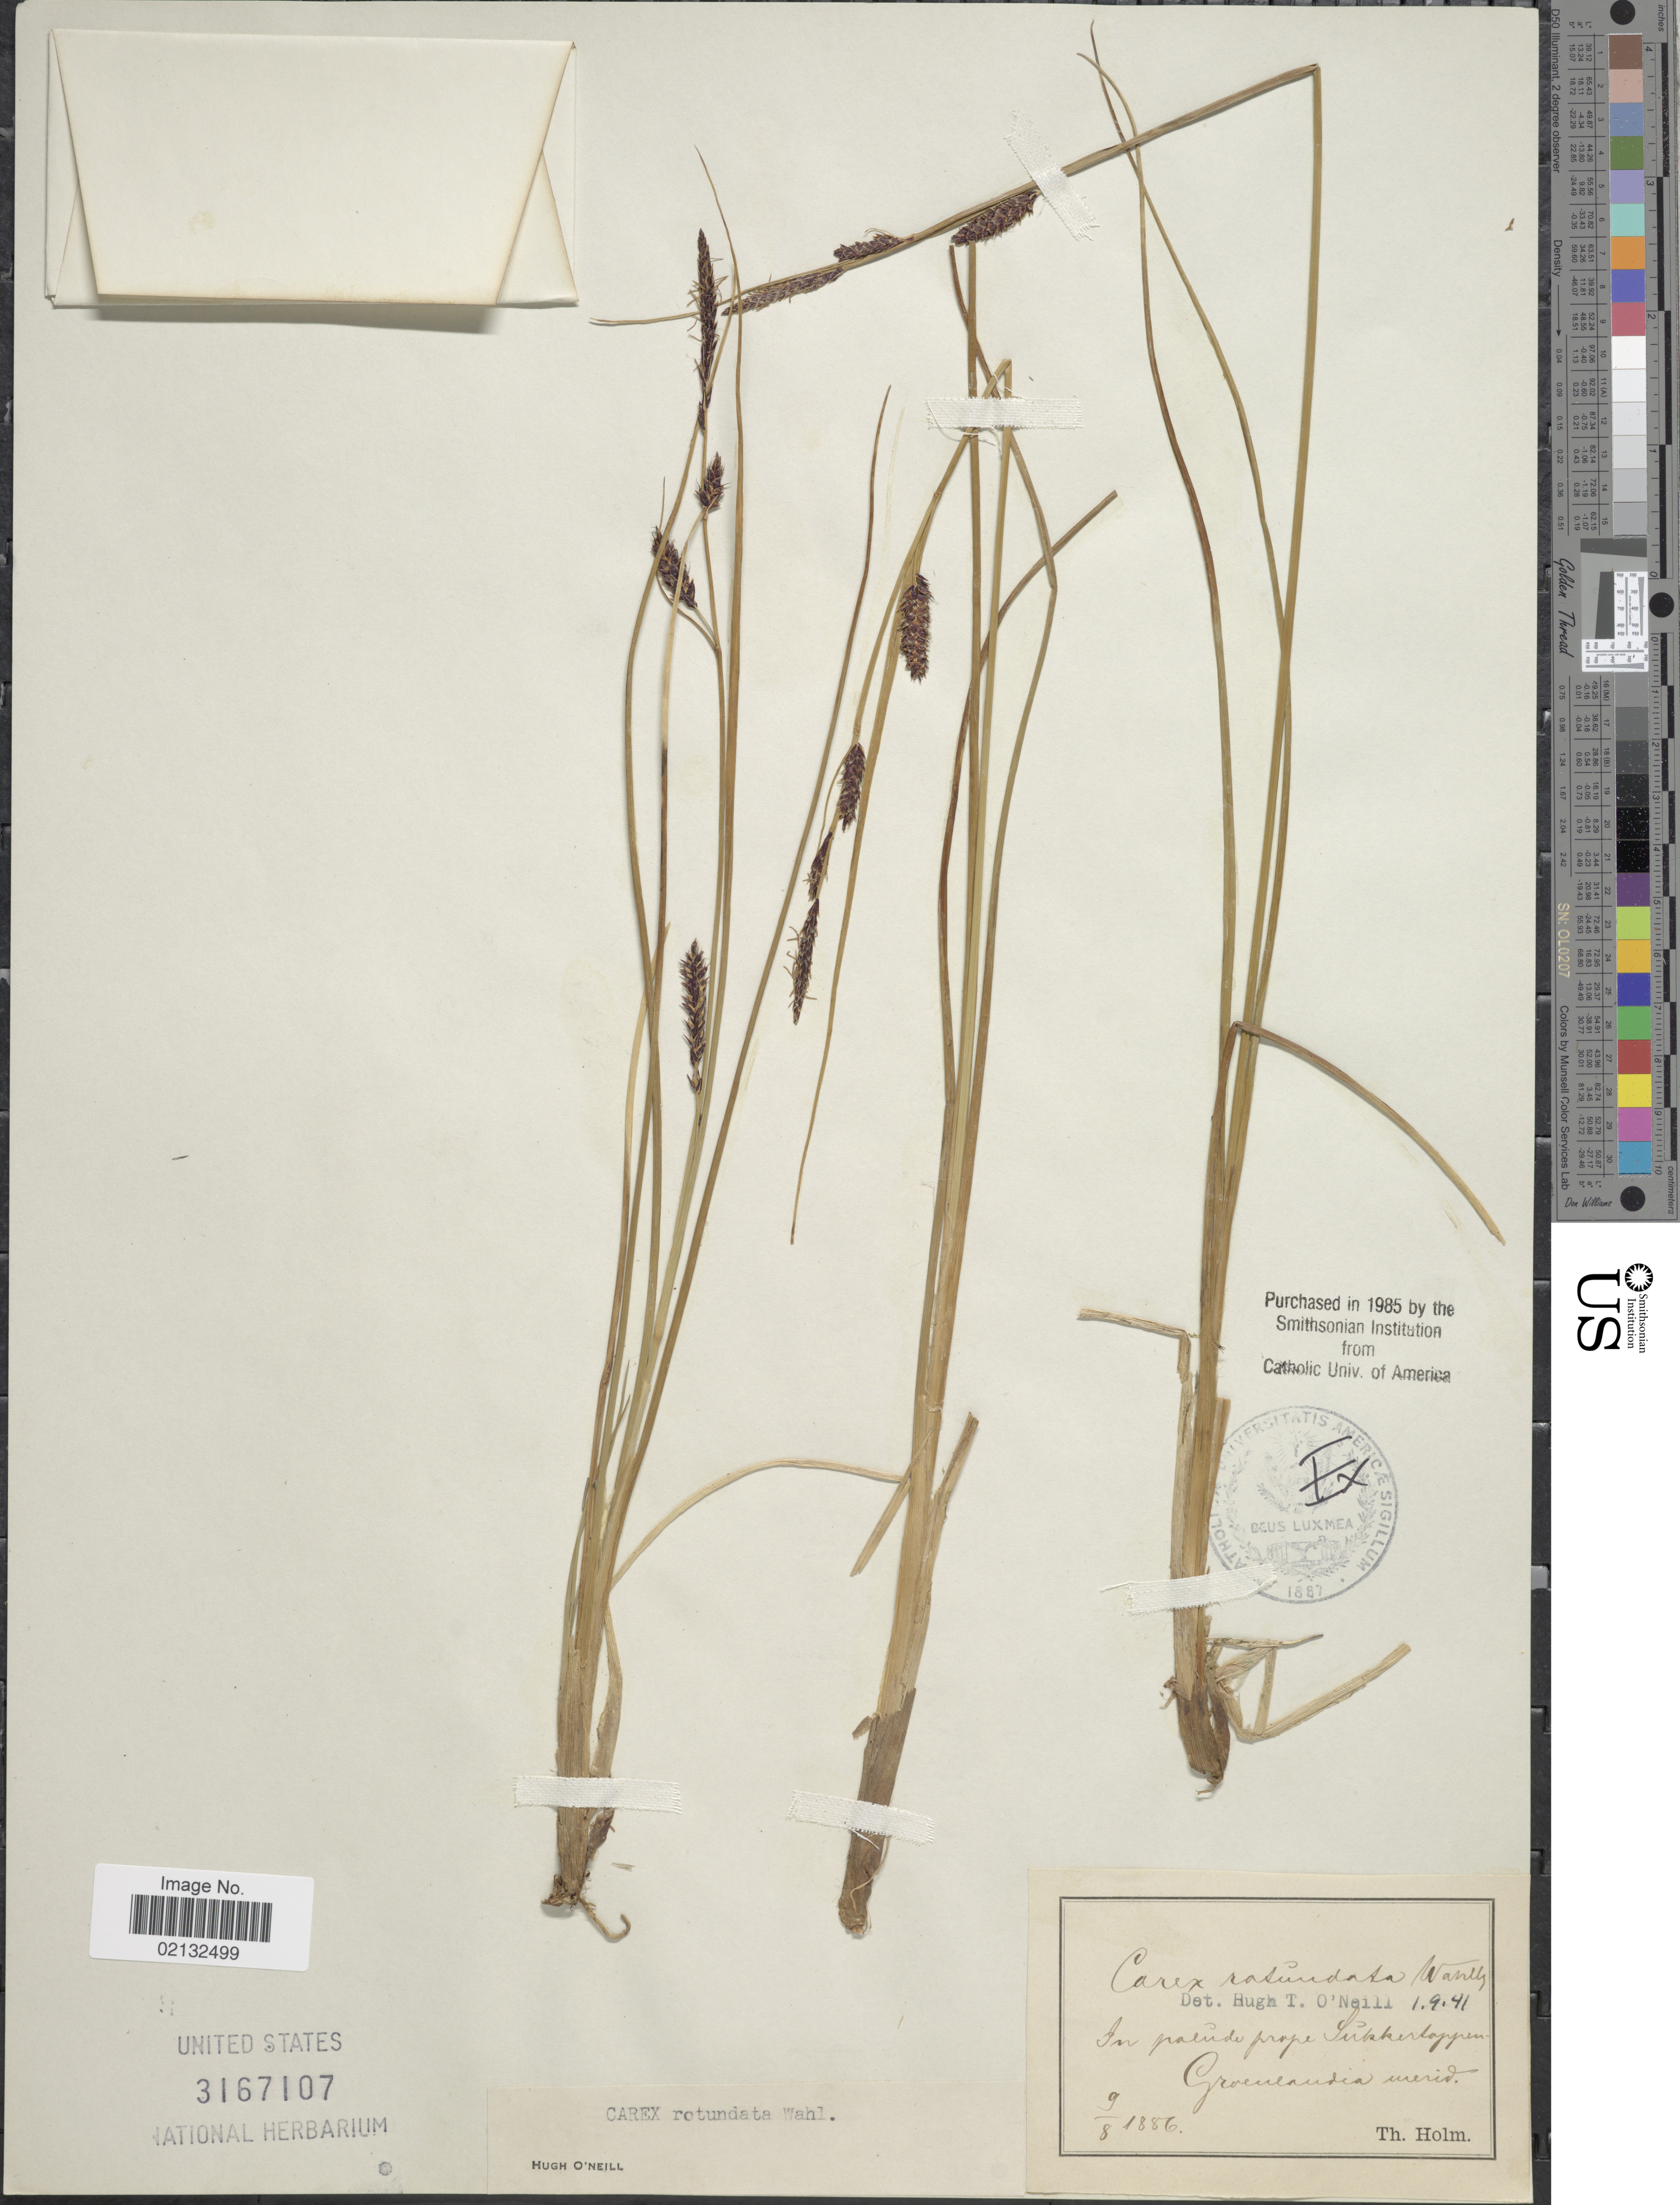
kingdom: Plantae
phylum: Tracheophyta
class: Liliopsida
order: Poales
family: Cyperaceae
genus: Carex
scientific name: Carex rotundata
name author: Wahlenb.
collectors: T. Holm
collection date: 1886-08-09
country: Greenland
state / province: Qeqqata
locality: In paludo prope Sukkertoppen, Groenlandia merid.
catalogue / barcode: US 3167107